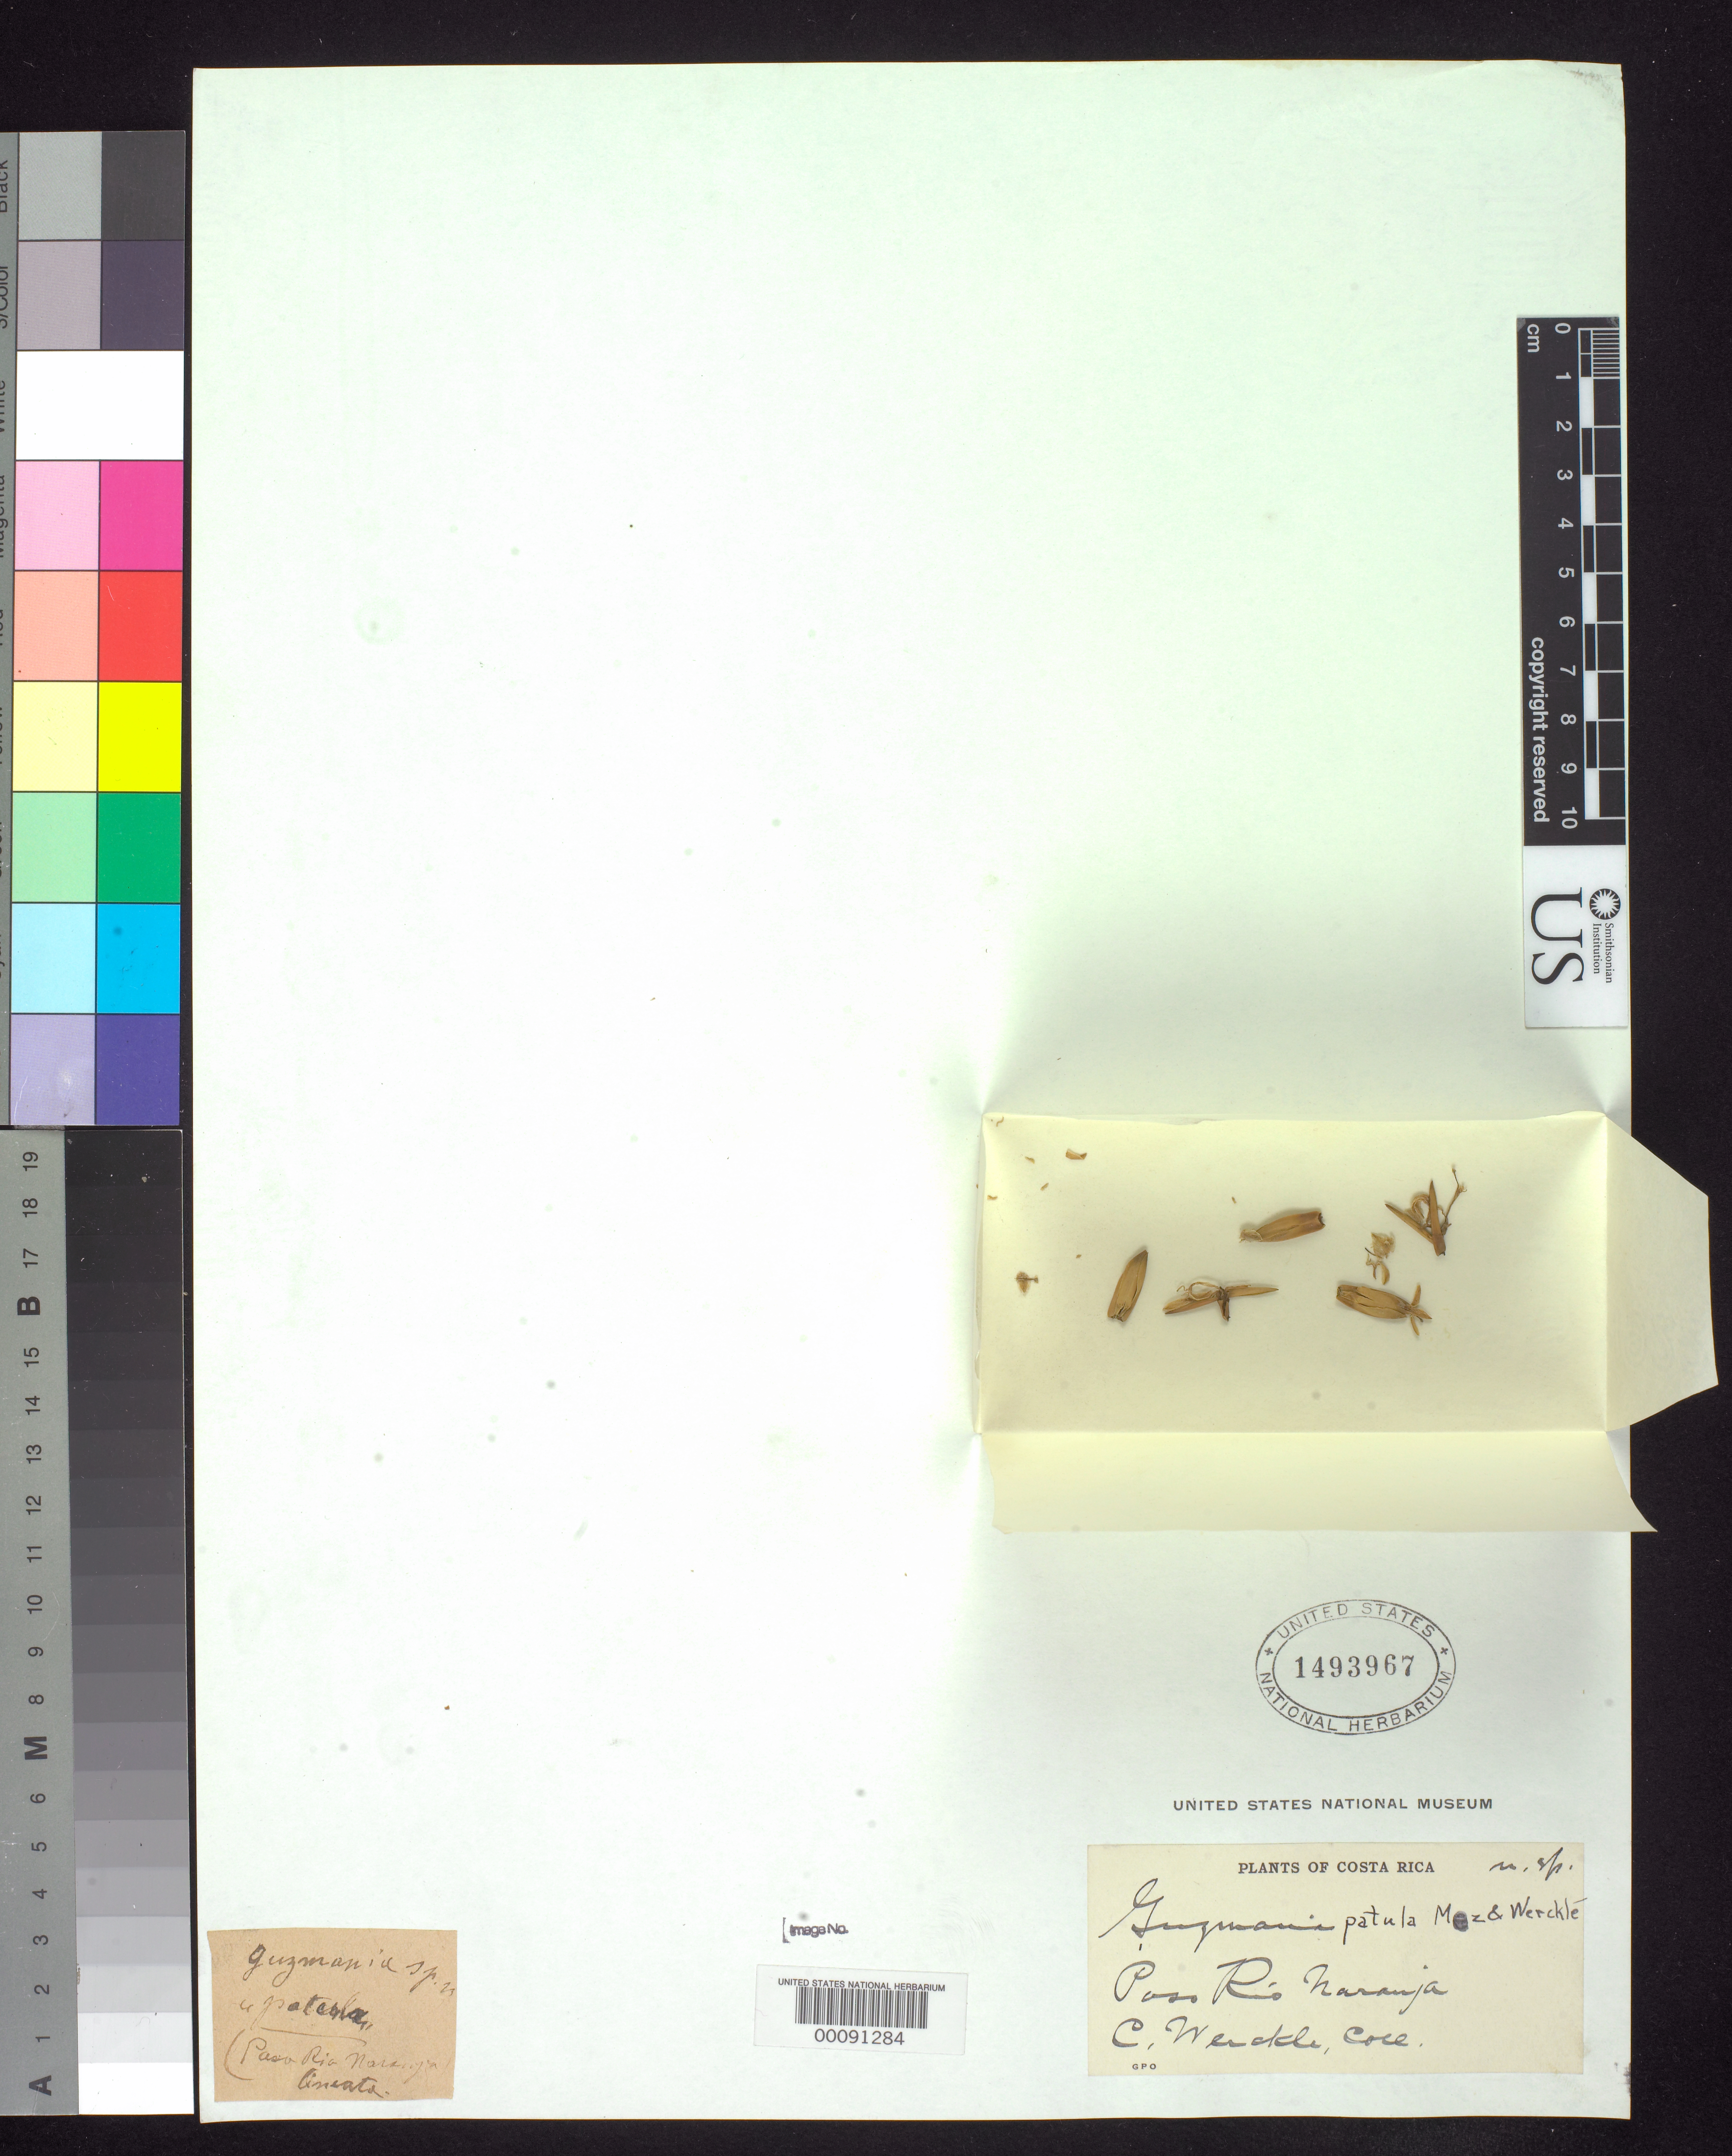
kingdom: Plantae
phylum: Tracheophyta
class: Liliopsida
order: Poales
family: Bromeliaceae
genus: Guzmania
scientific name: Guzmania patula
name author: Mez & Wercklé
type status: Possible Isotype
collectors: C. C Wercklé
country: Costa Rica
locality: Navarro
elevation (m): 1400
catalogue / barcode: US 1493967